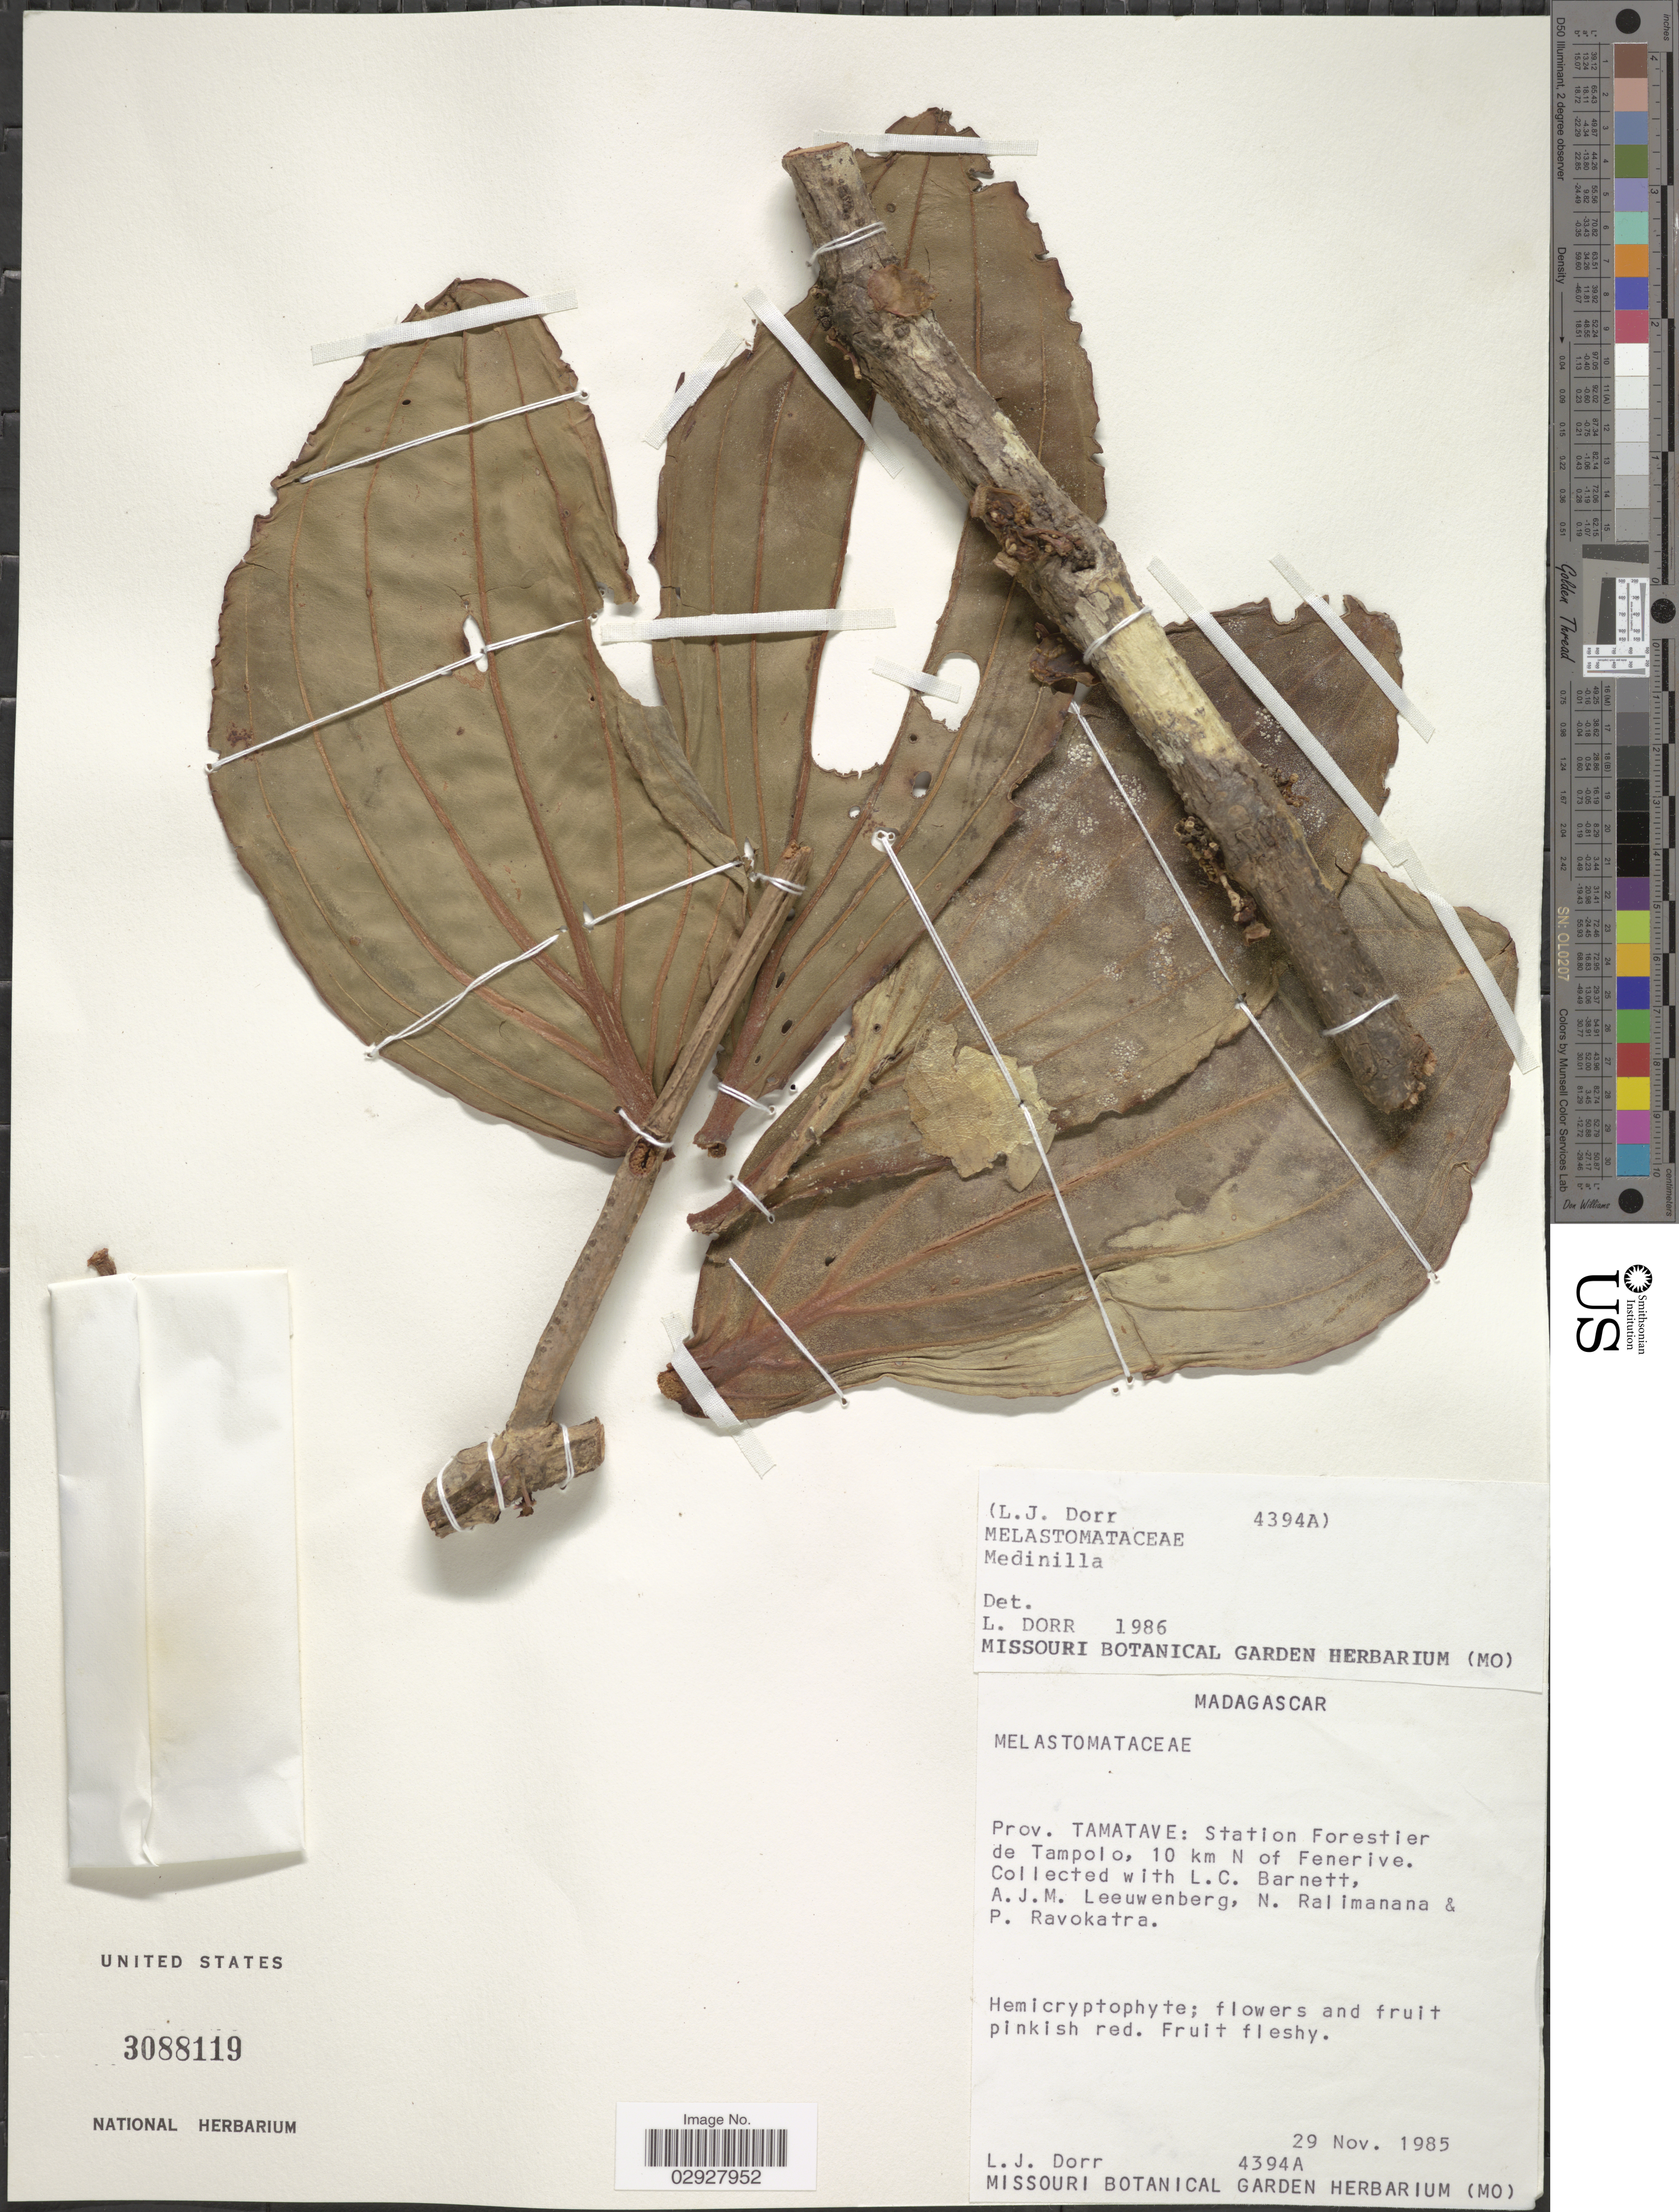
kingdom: Plantae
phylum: Tracheophyta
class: Magnoliopsida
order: Myrtales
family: Melastomataceae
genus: Medinilla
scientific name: Medinilla sp.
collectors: L. J. Dorr, L. C. Barnett, A. J. M. Leeuwenberg, N. Ralimanana & P. Ravokatra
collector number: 4394A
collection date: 1985-11-29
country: Madagascar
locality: Prov. Tamatave: Station Forestier de Tampolo, 10 km N of Fenerive.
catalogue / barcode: US 3088119